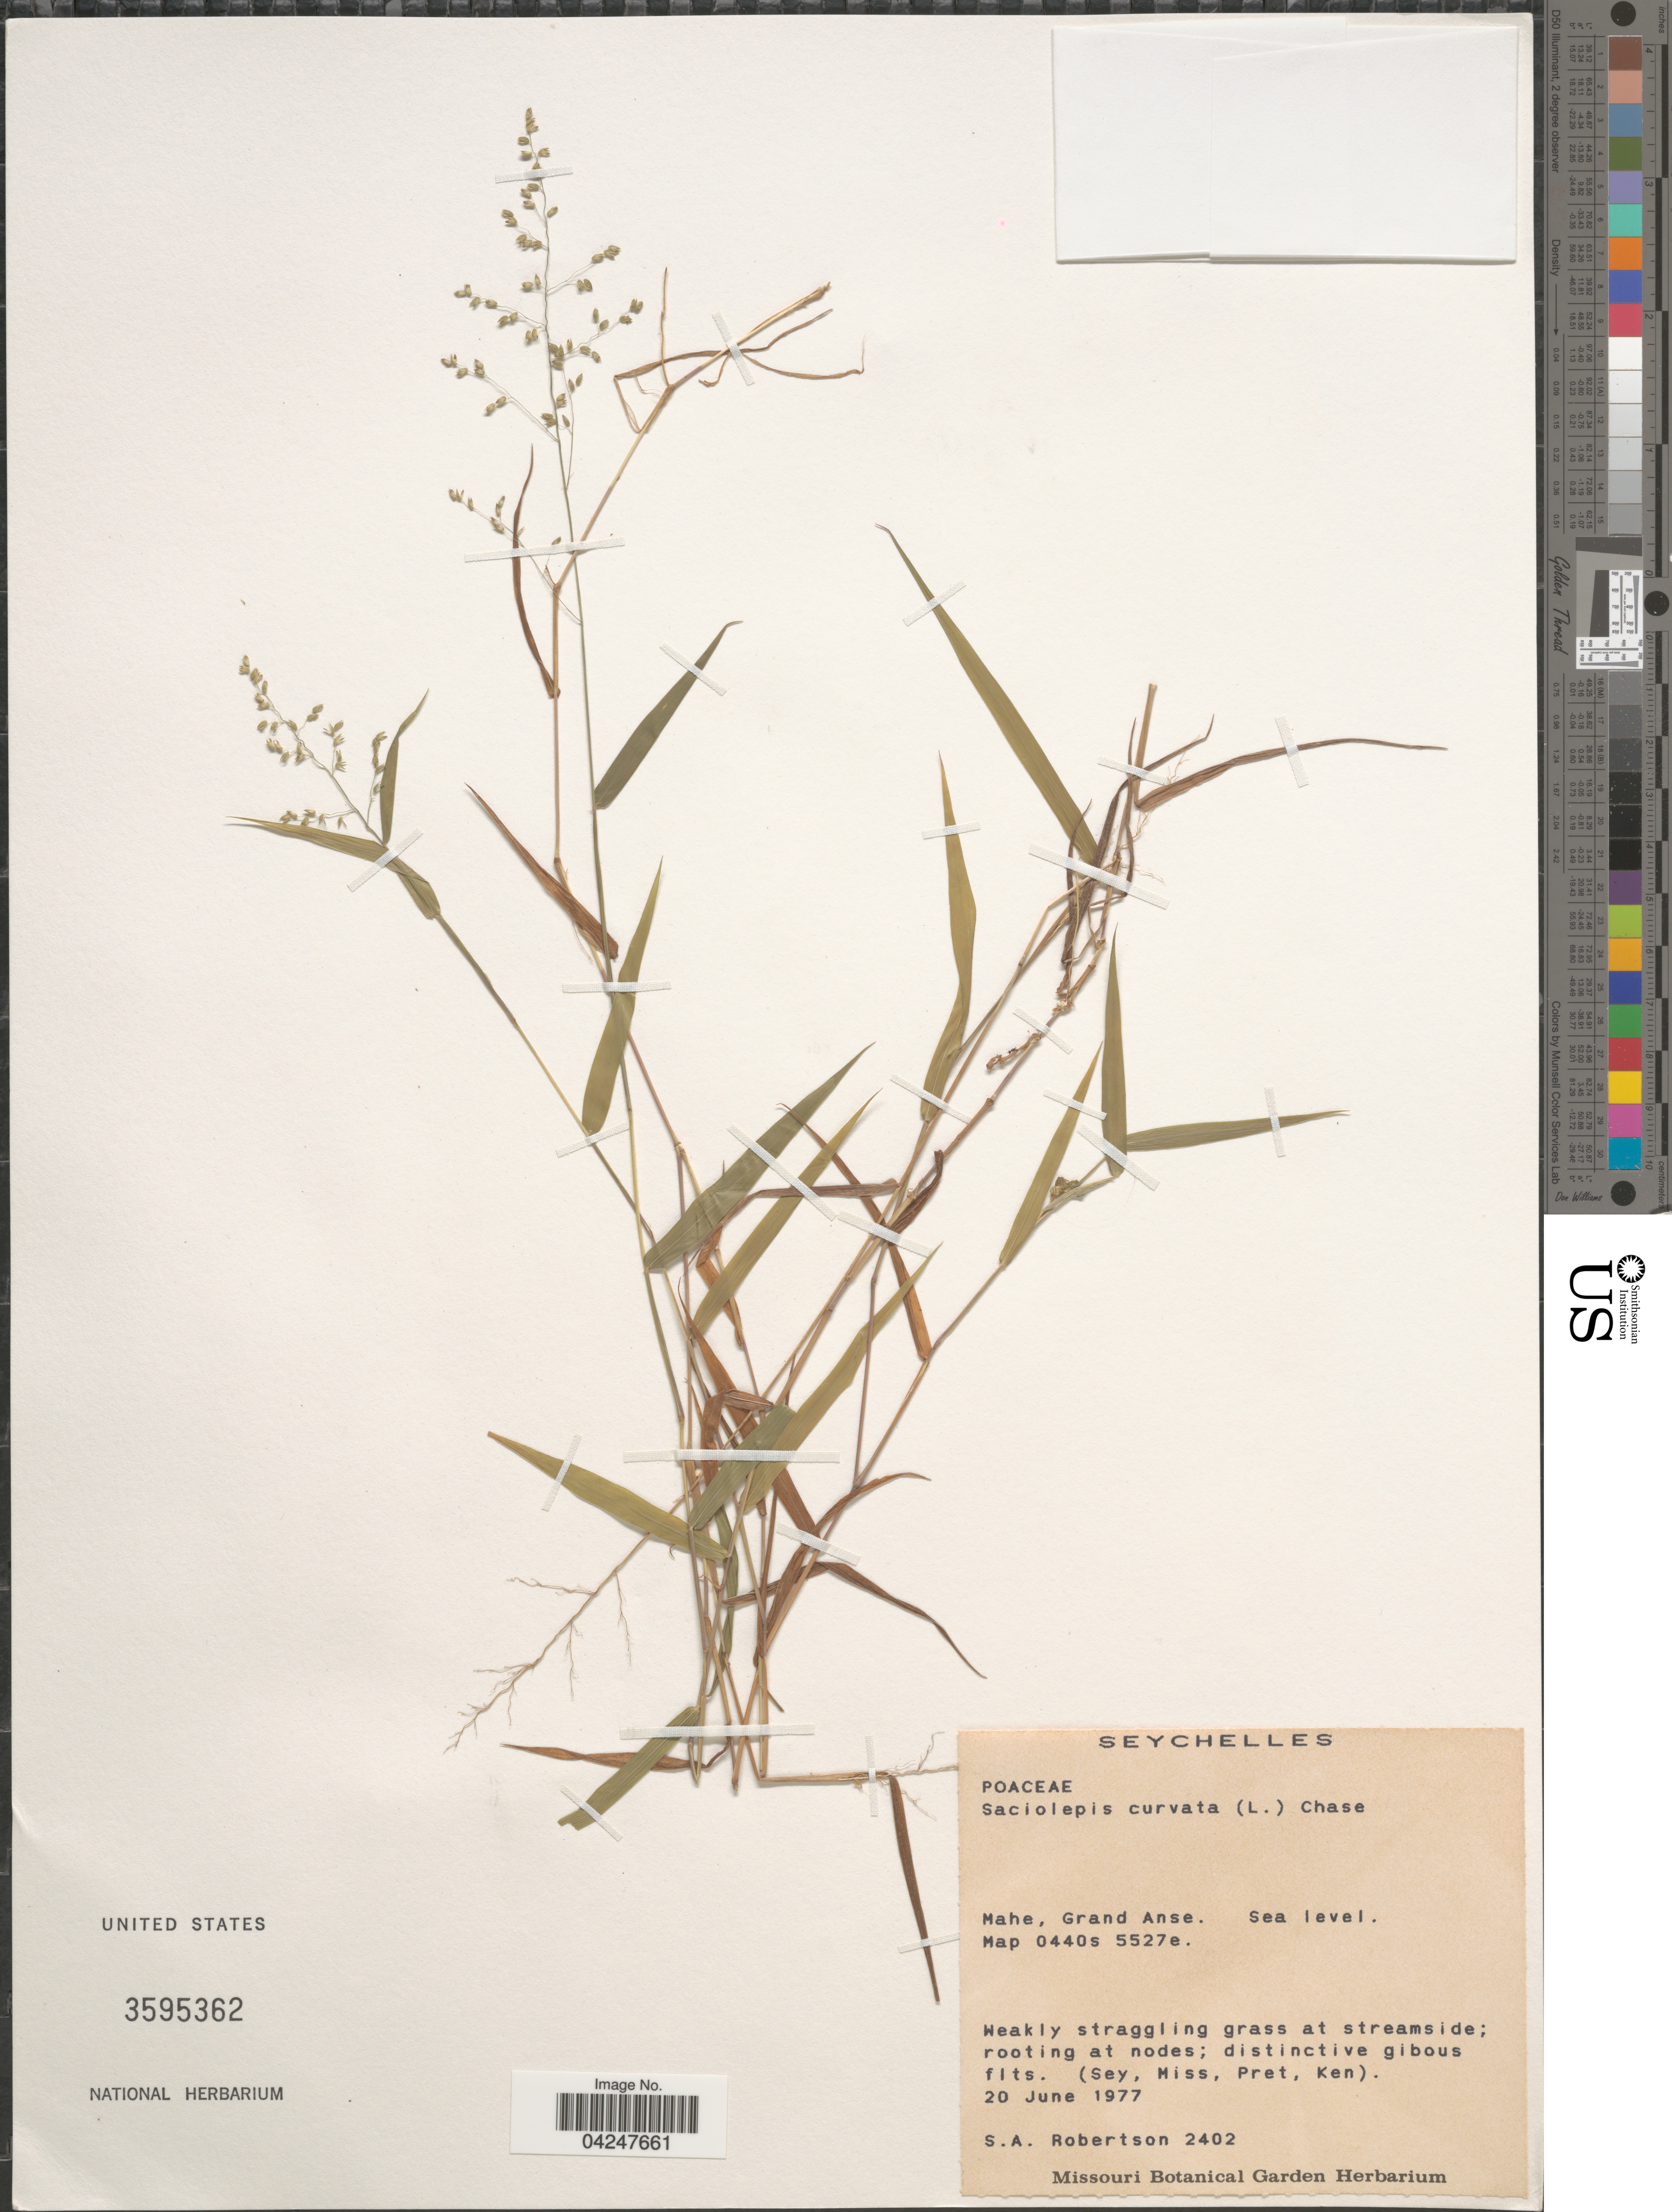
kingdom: Plantae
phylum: Tracheophyta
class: Liliopsida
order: Poales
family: Poaceae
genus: Sacciolepis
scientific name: Sacciolepis curvata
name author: (L.) Chase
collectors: S. A. Robertson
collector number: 2402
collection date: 1977-06-20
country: Seychelles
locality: Mahe, Grand Anse.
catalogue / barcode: US 3595362